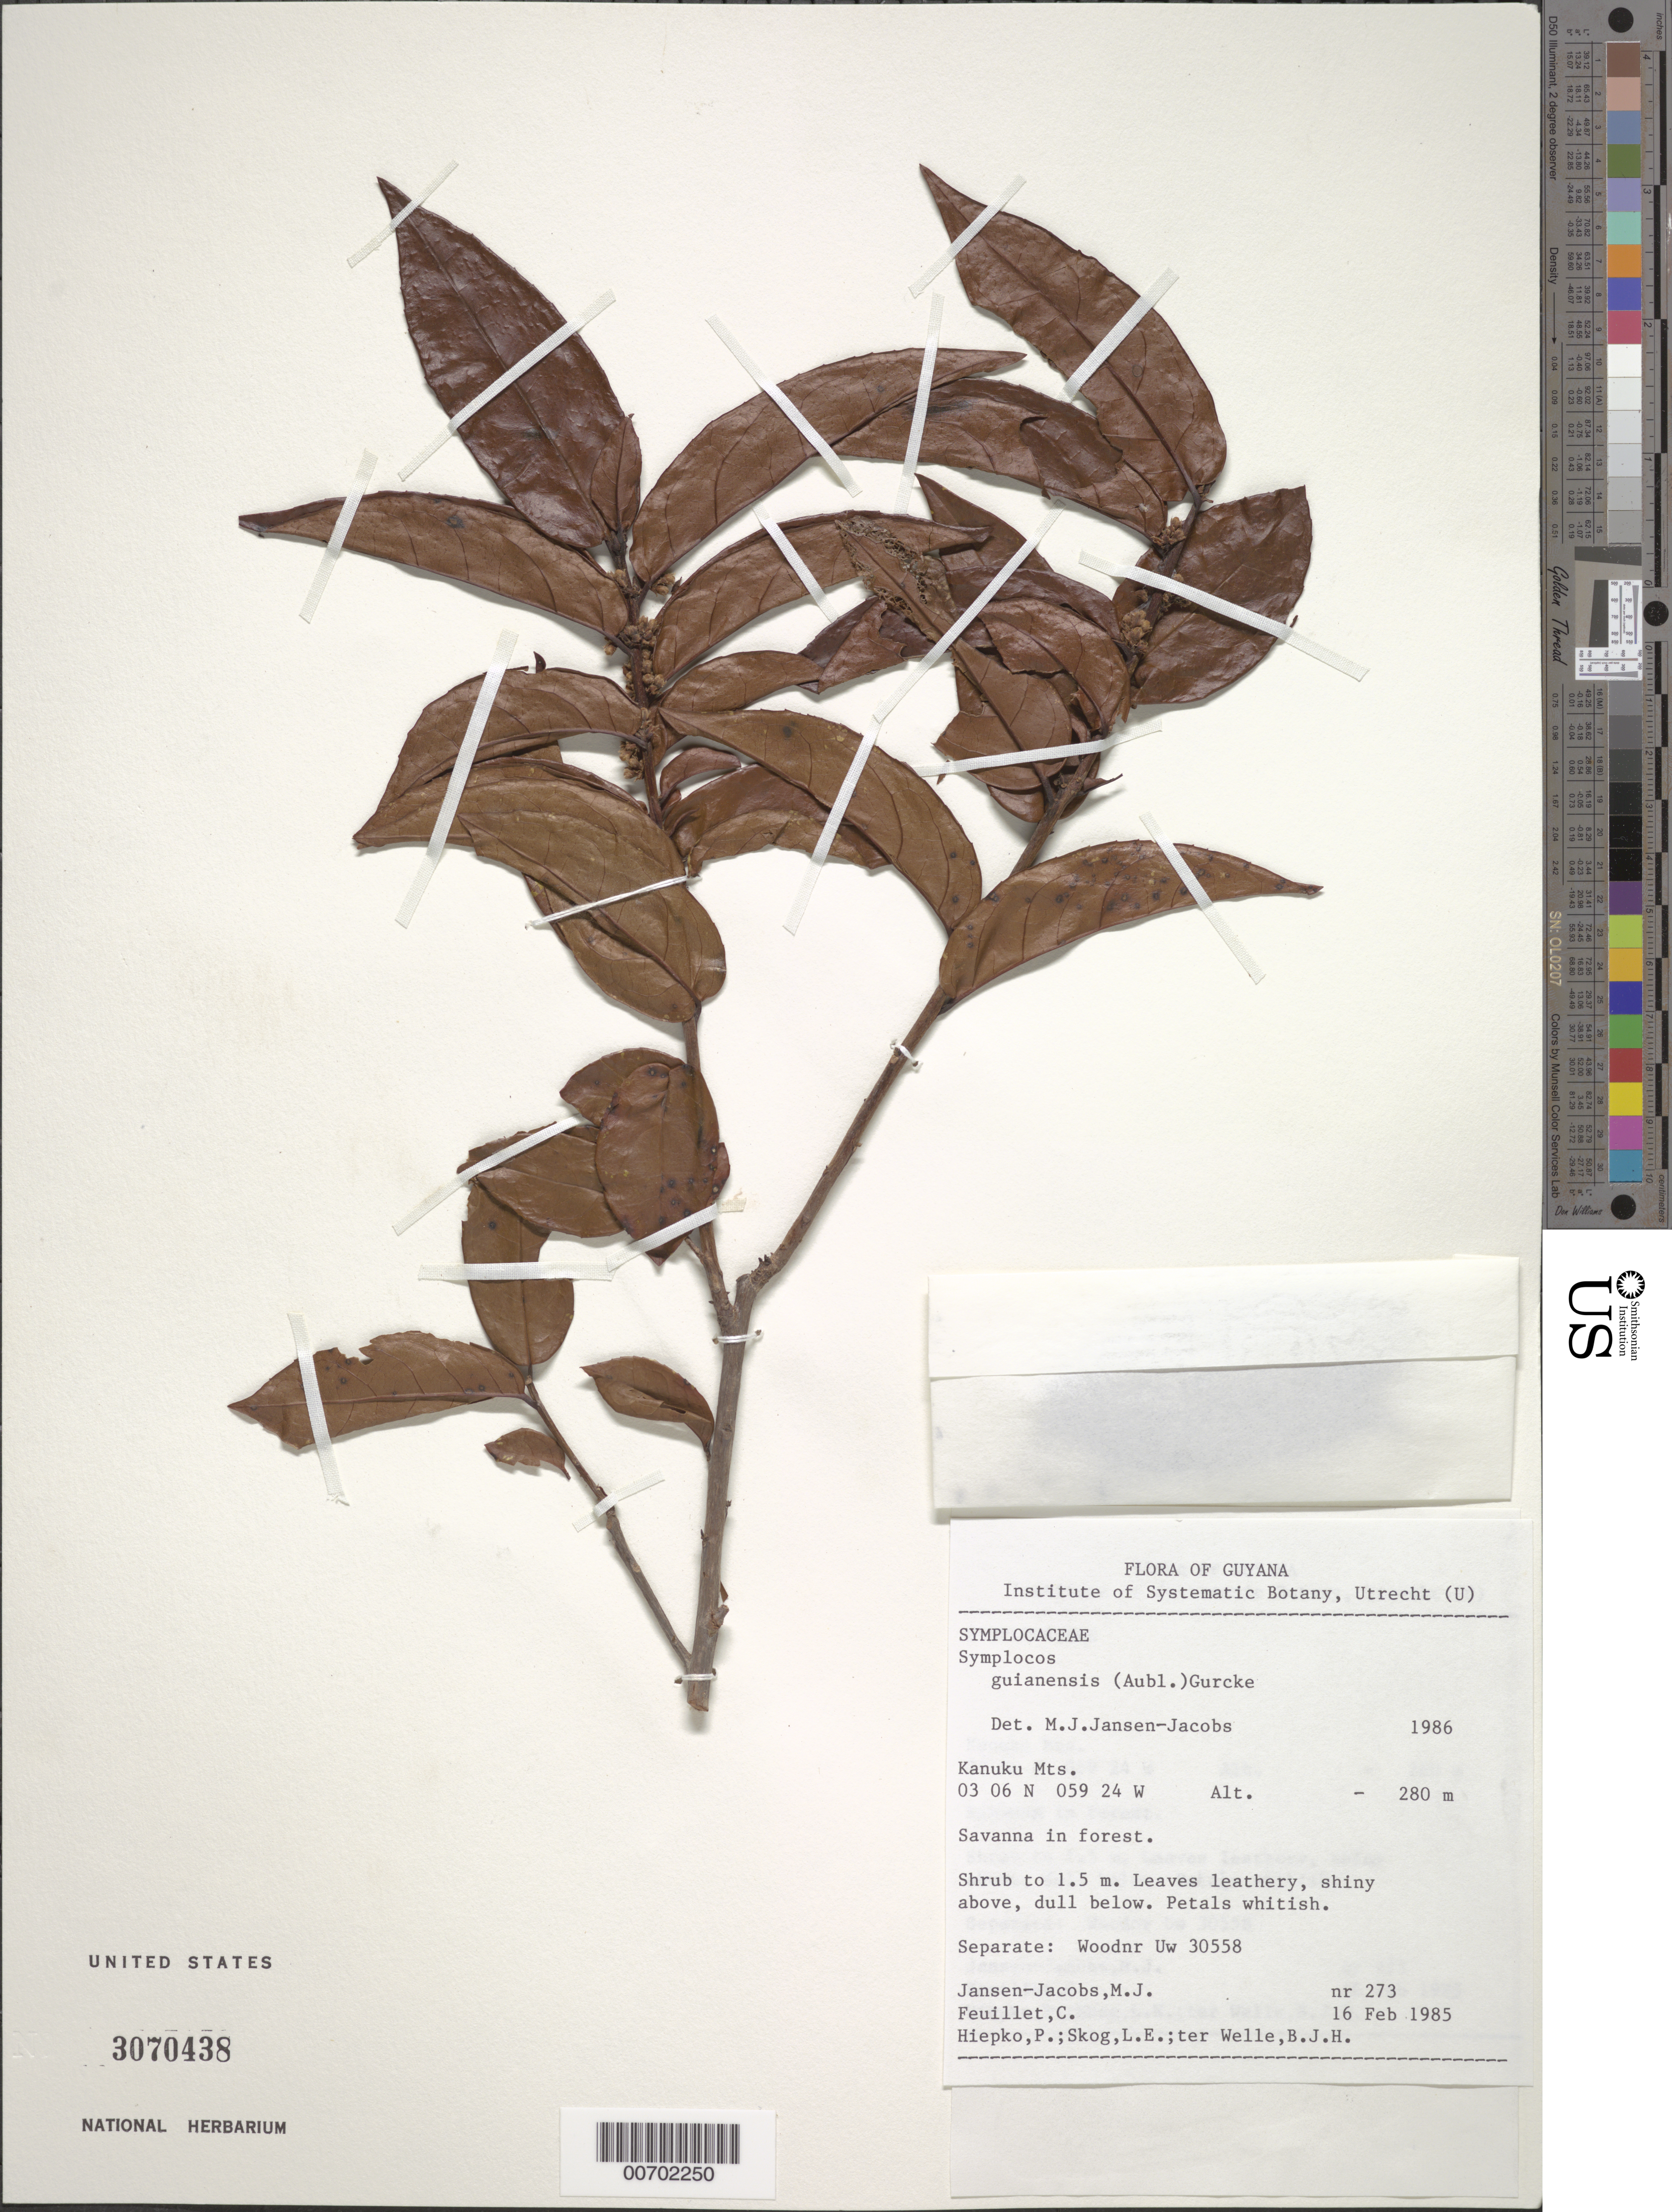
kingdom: Plantae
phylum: Tracheophyta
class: Magnoliopsida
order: Ericales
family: Symplocaceae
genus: Symplocos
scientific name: Symplocos guianensis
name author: (Aubl.) Gürke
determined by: Jansen-Jacobs, M. J., (U), Nationaal Herbarium Nederland, Utrecht University branch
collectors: M. J. Jansen-Jacobs, C. Feuillet, P. H. Hiepko, L. E. Skog & B. Welle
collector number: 273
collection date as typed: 16-Feb-85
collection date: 1985-02-16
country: Guyana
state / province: U. Takutu-U. Essequibo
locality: Kanuku Mts.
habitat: Savanna in forest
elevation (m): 280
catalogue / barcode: US 3070438